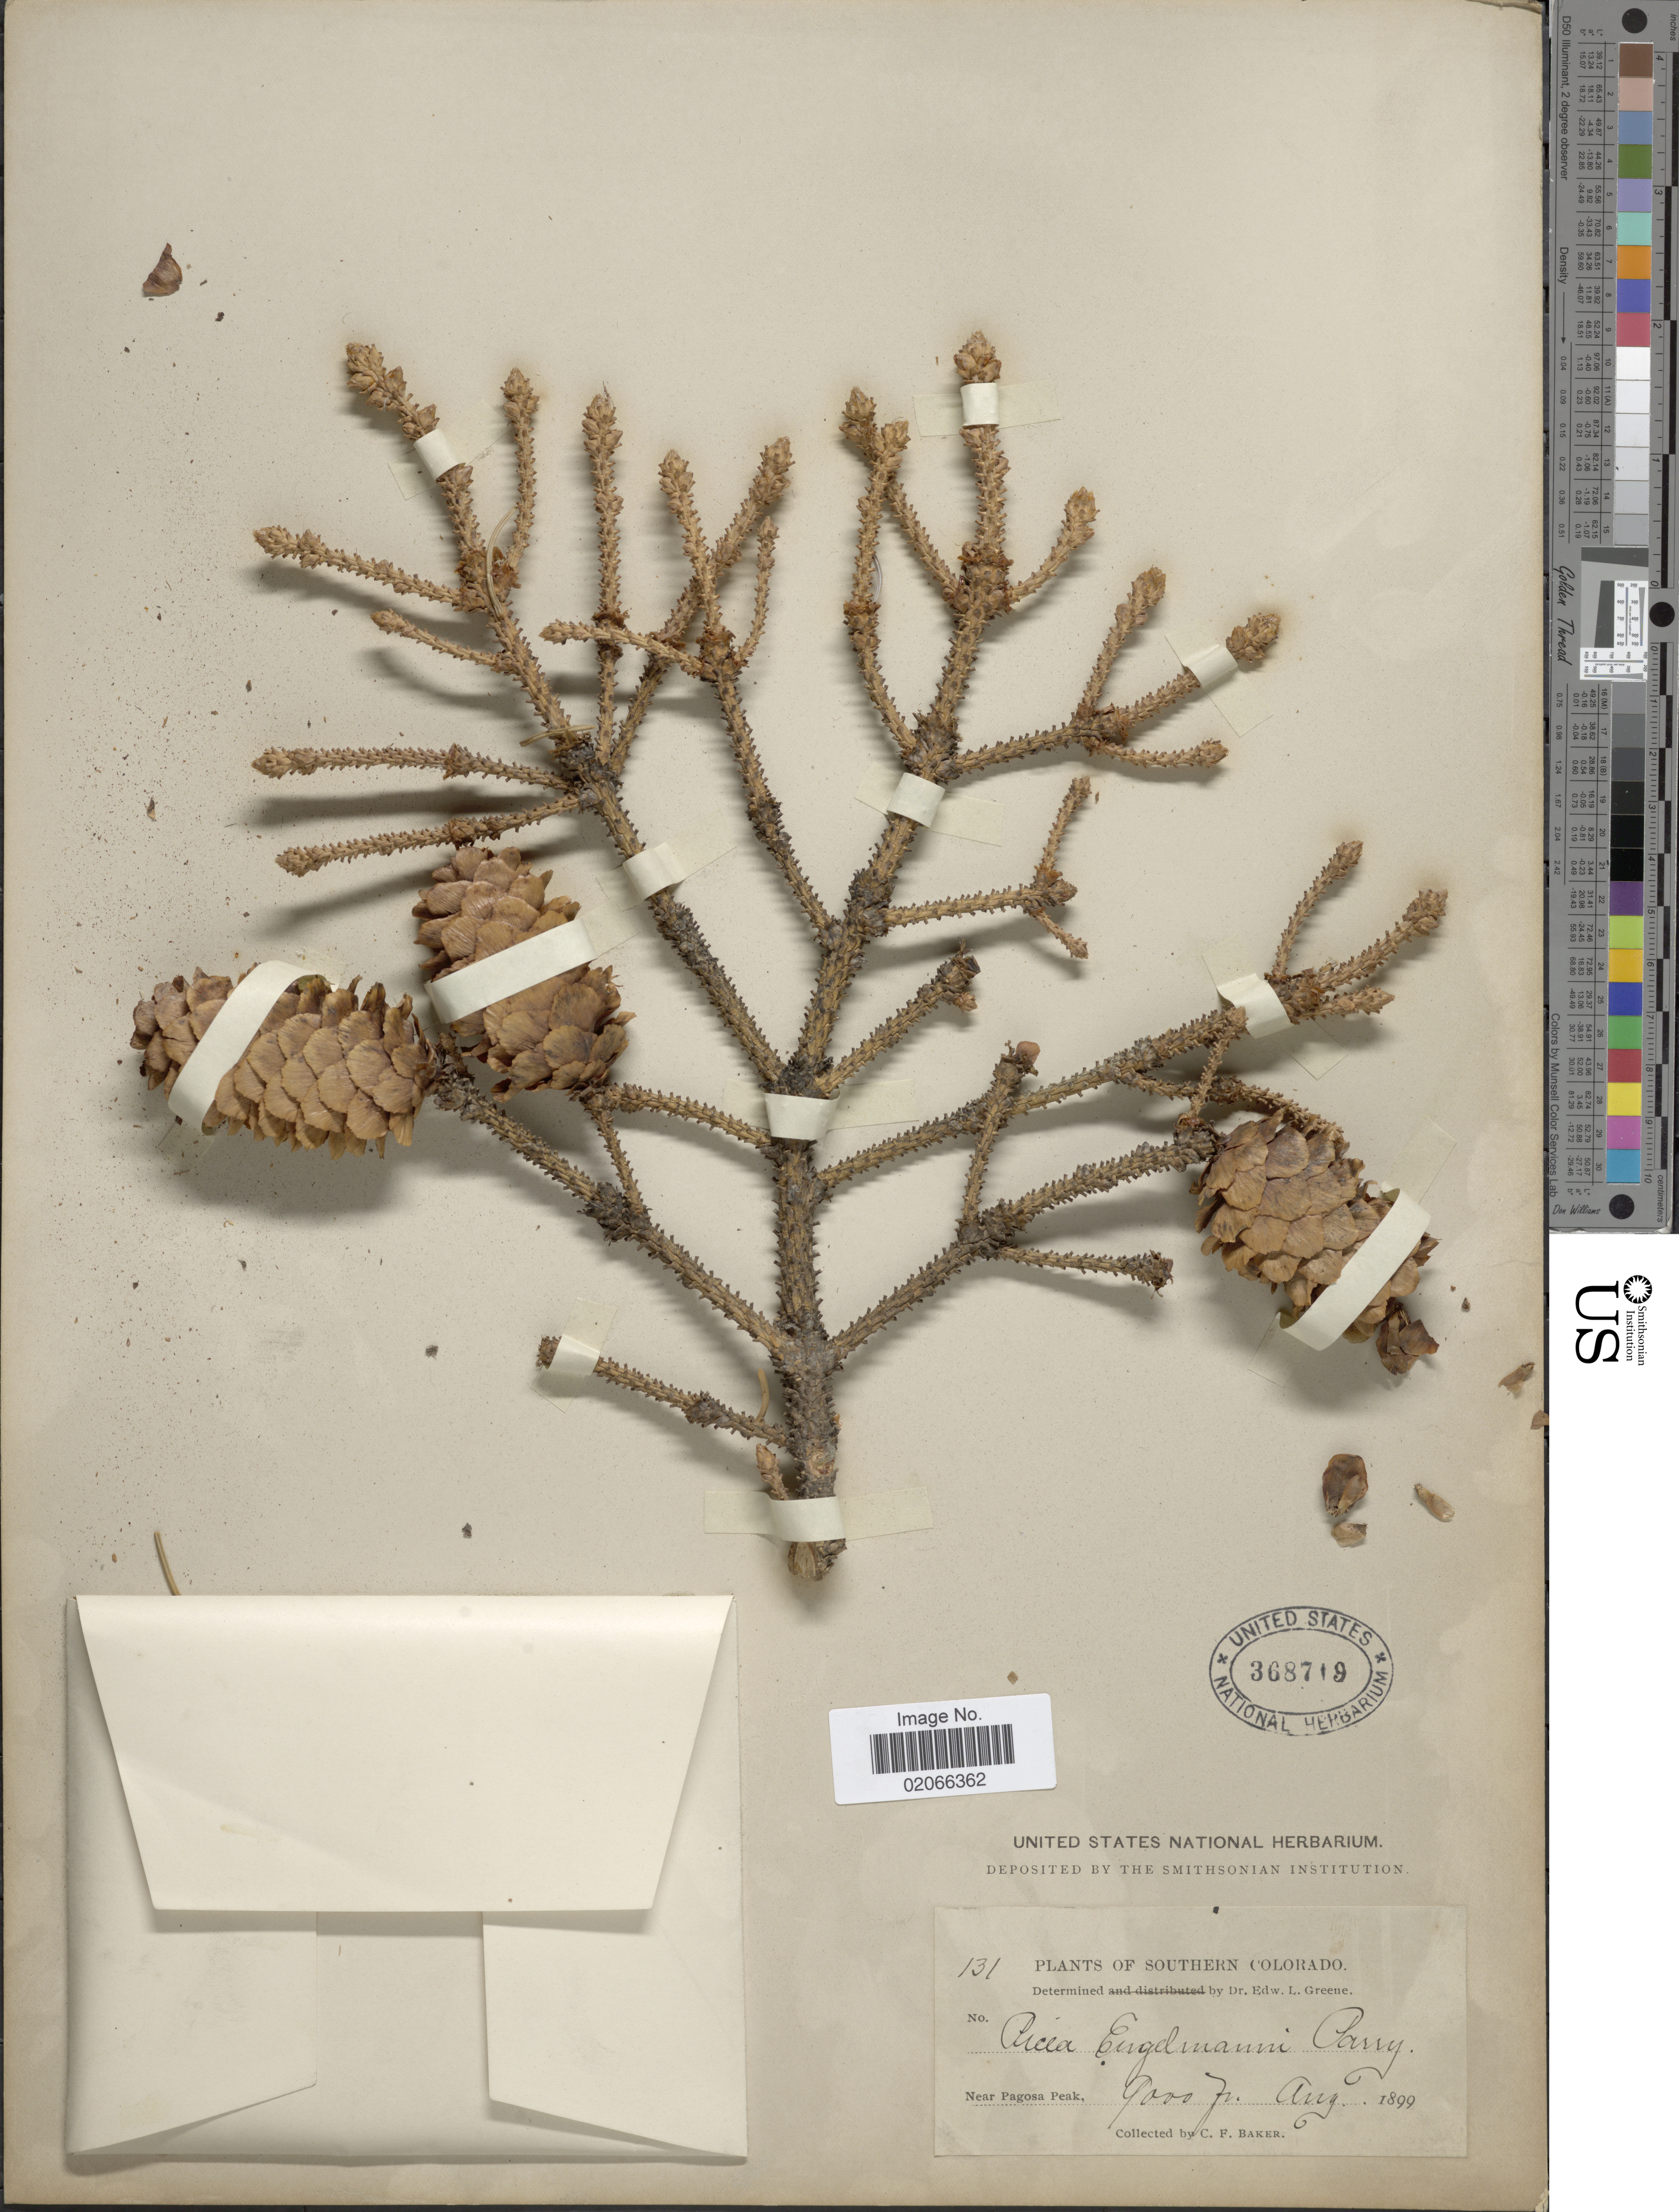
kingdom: Plantae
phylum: Tracheophyta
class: Pinopsida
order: Pinales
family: Pinaceae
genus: Picea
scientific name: Picea engelmannii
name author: Parry ex Engelm.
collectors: C. F. Baker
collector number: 131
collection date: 1899-08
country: United States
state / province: Colorado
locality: Southern Colorado, near Pagosa Peak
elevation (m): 2743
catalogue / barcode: US 368719